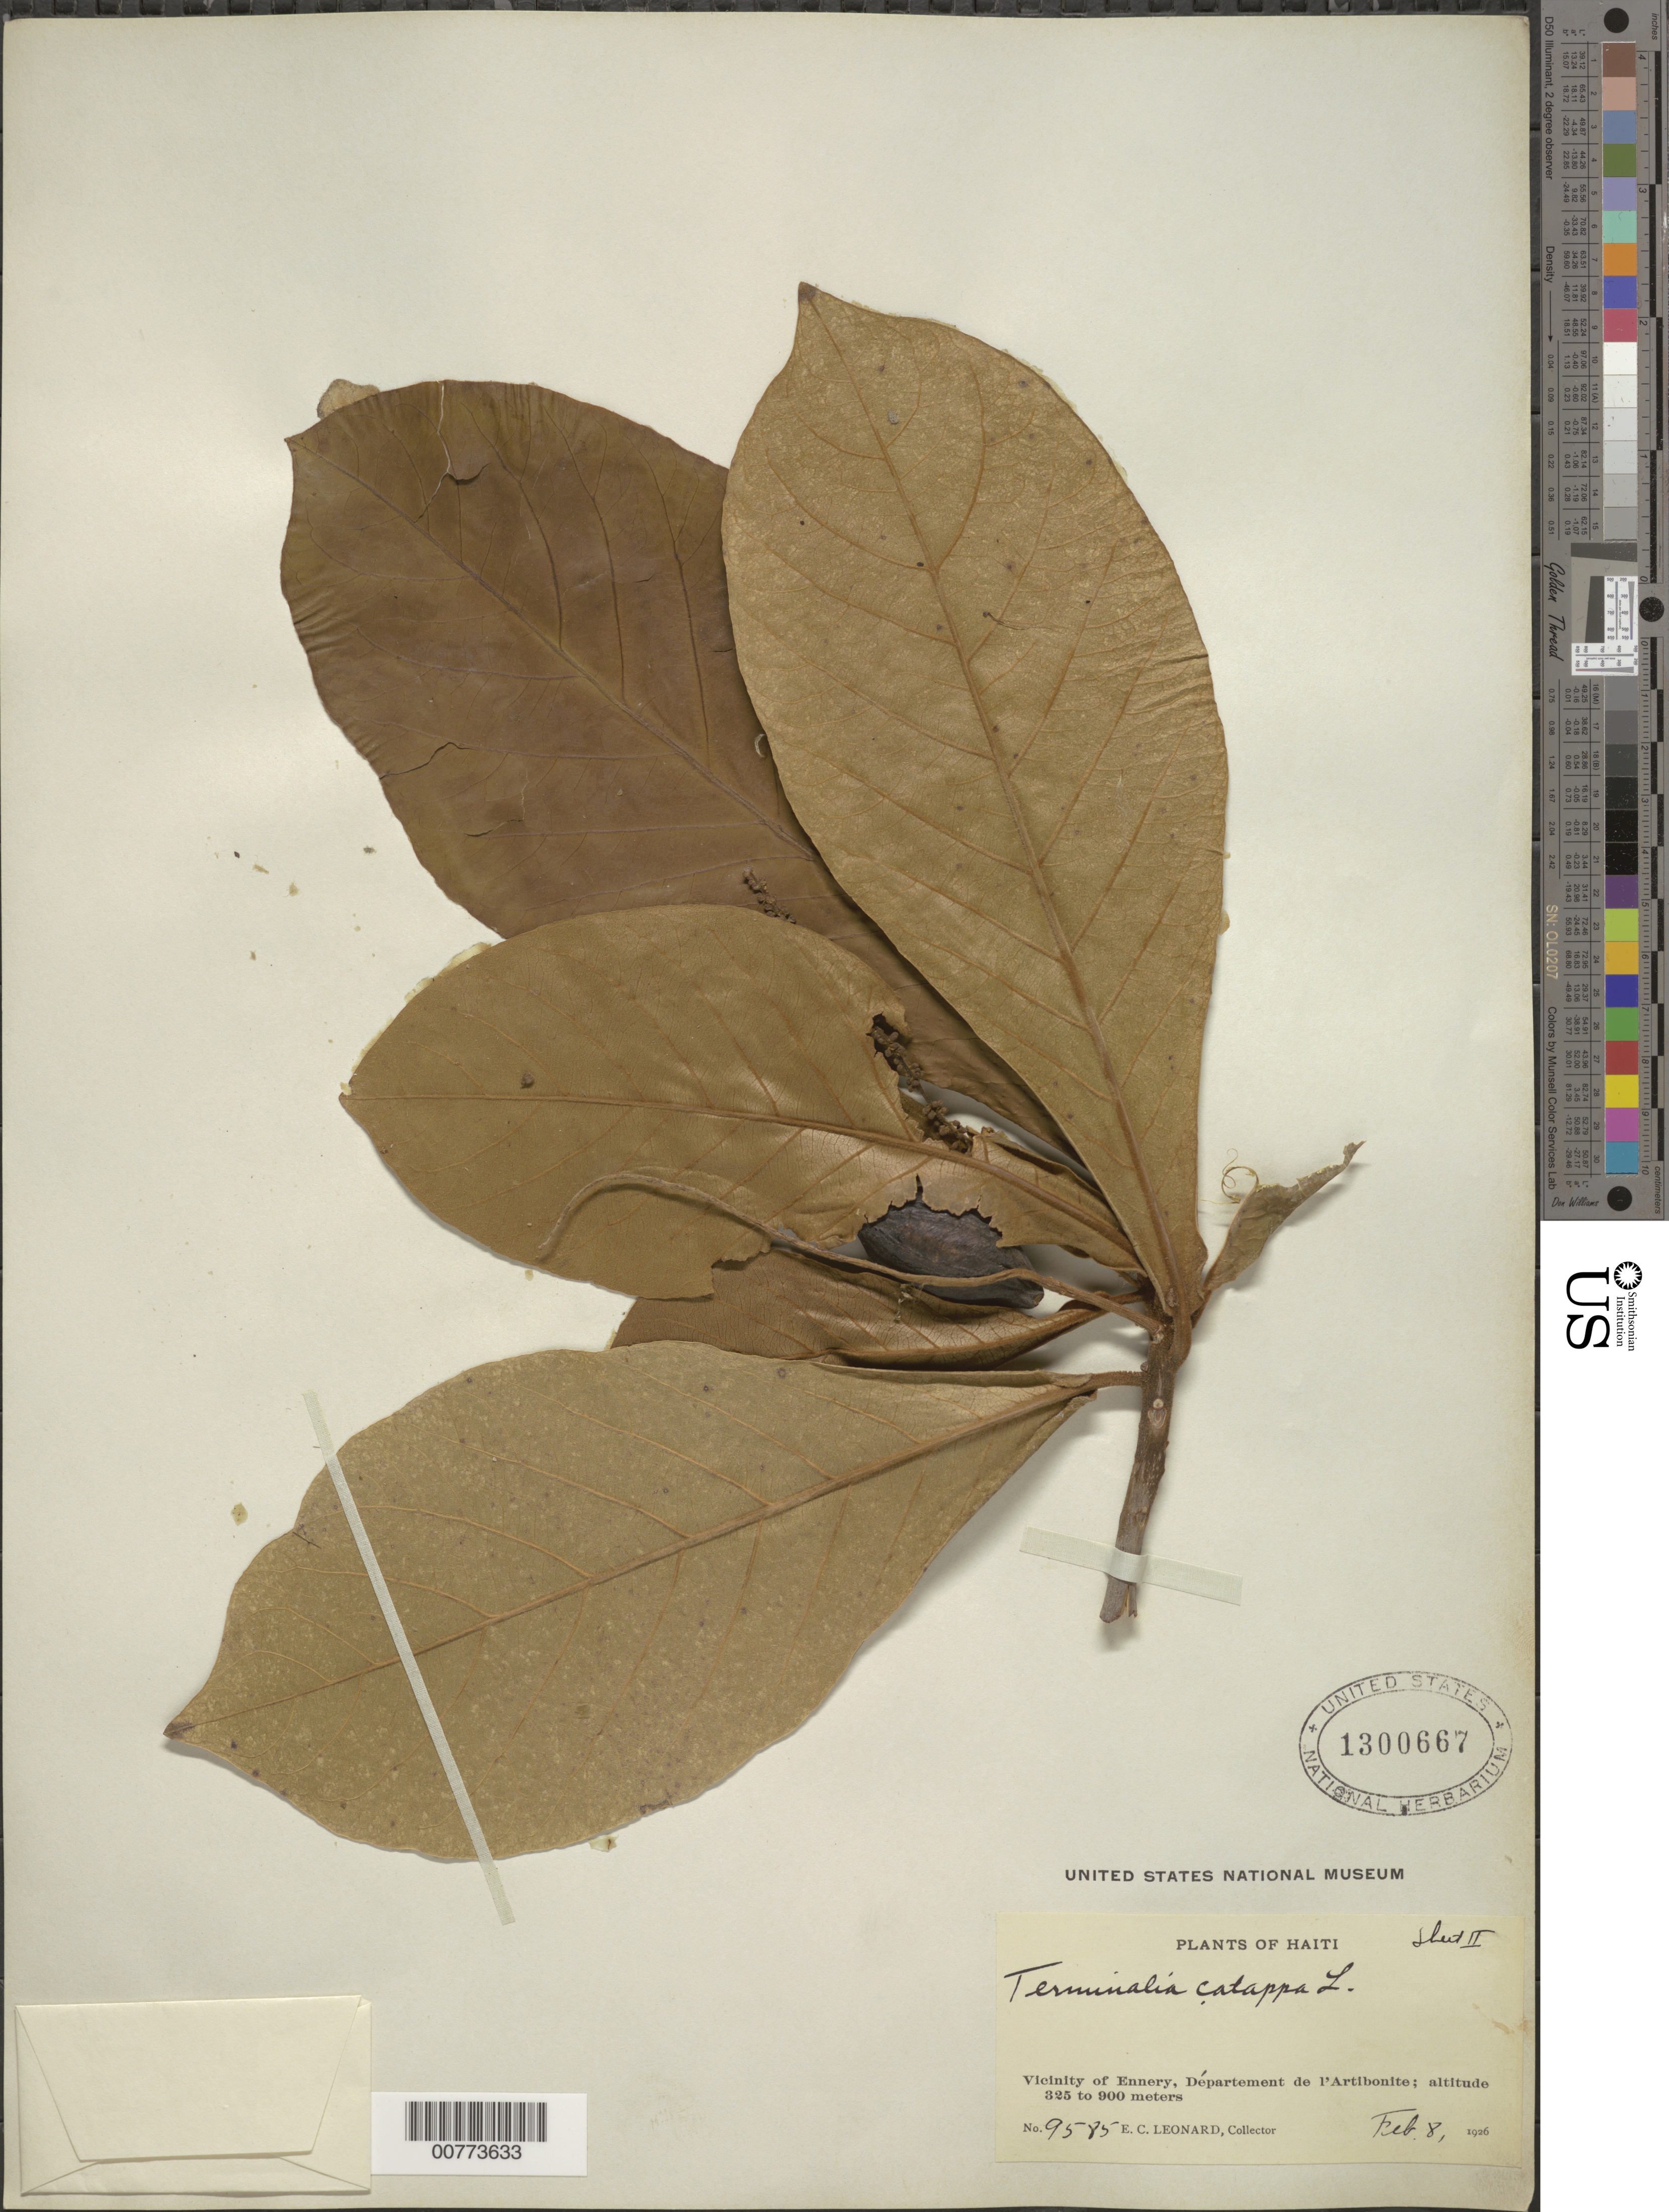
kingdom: Plantae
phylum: Tracheophyta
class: Magnoliopsida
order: Myrtales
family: Combretaceae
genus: Terminalia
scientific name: Terminalia catappa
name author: L.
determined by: Alwan, A. R.; Stace, C. A.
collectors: E. C. Leonard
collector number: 9585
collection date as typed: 08 Feb 1926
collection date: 1926-02-08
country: Haiti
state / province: Artibonite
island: Hispaniola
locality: Vicinity of Ennery, Baker's yard in Ennery.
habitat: Yard.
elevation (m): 325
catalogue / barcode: US 1300667